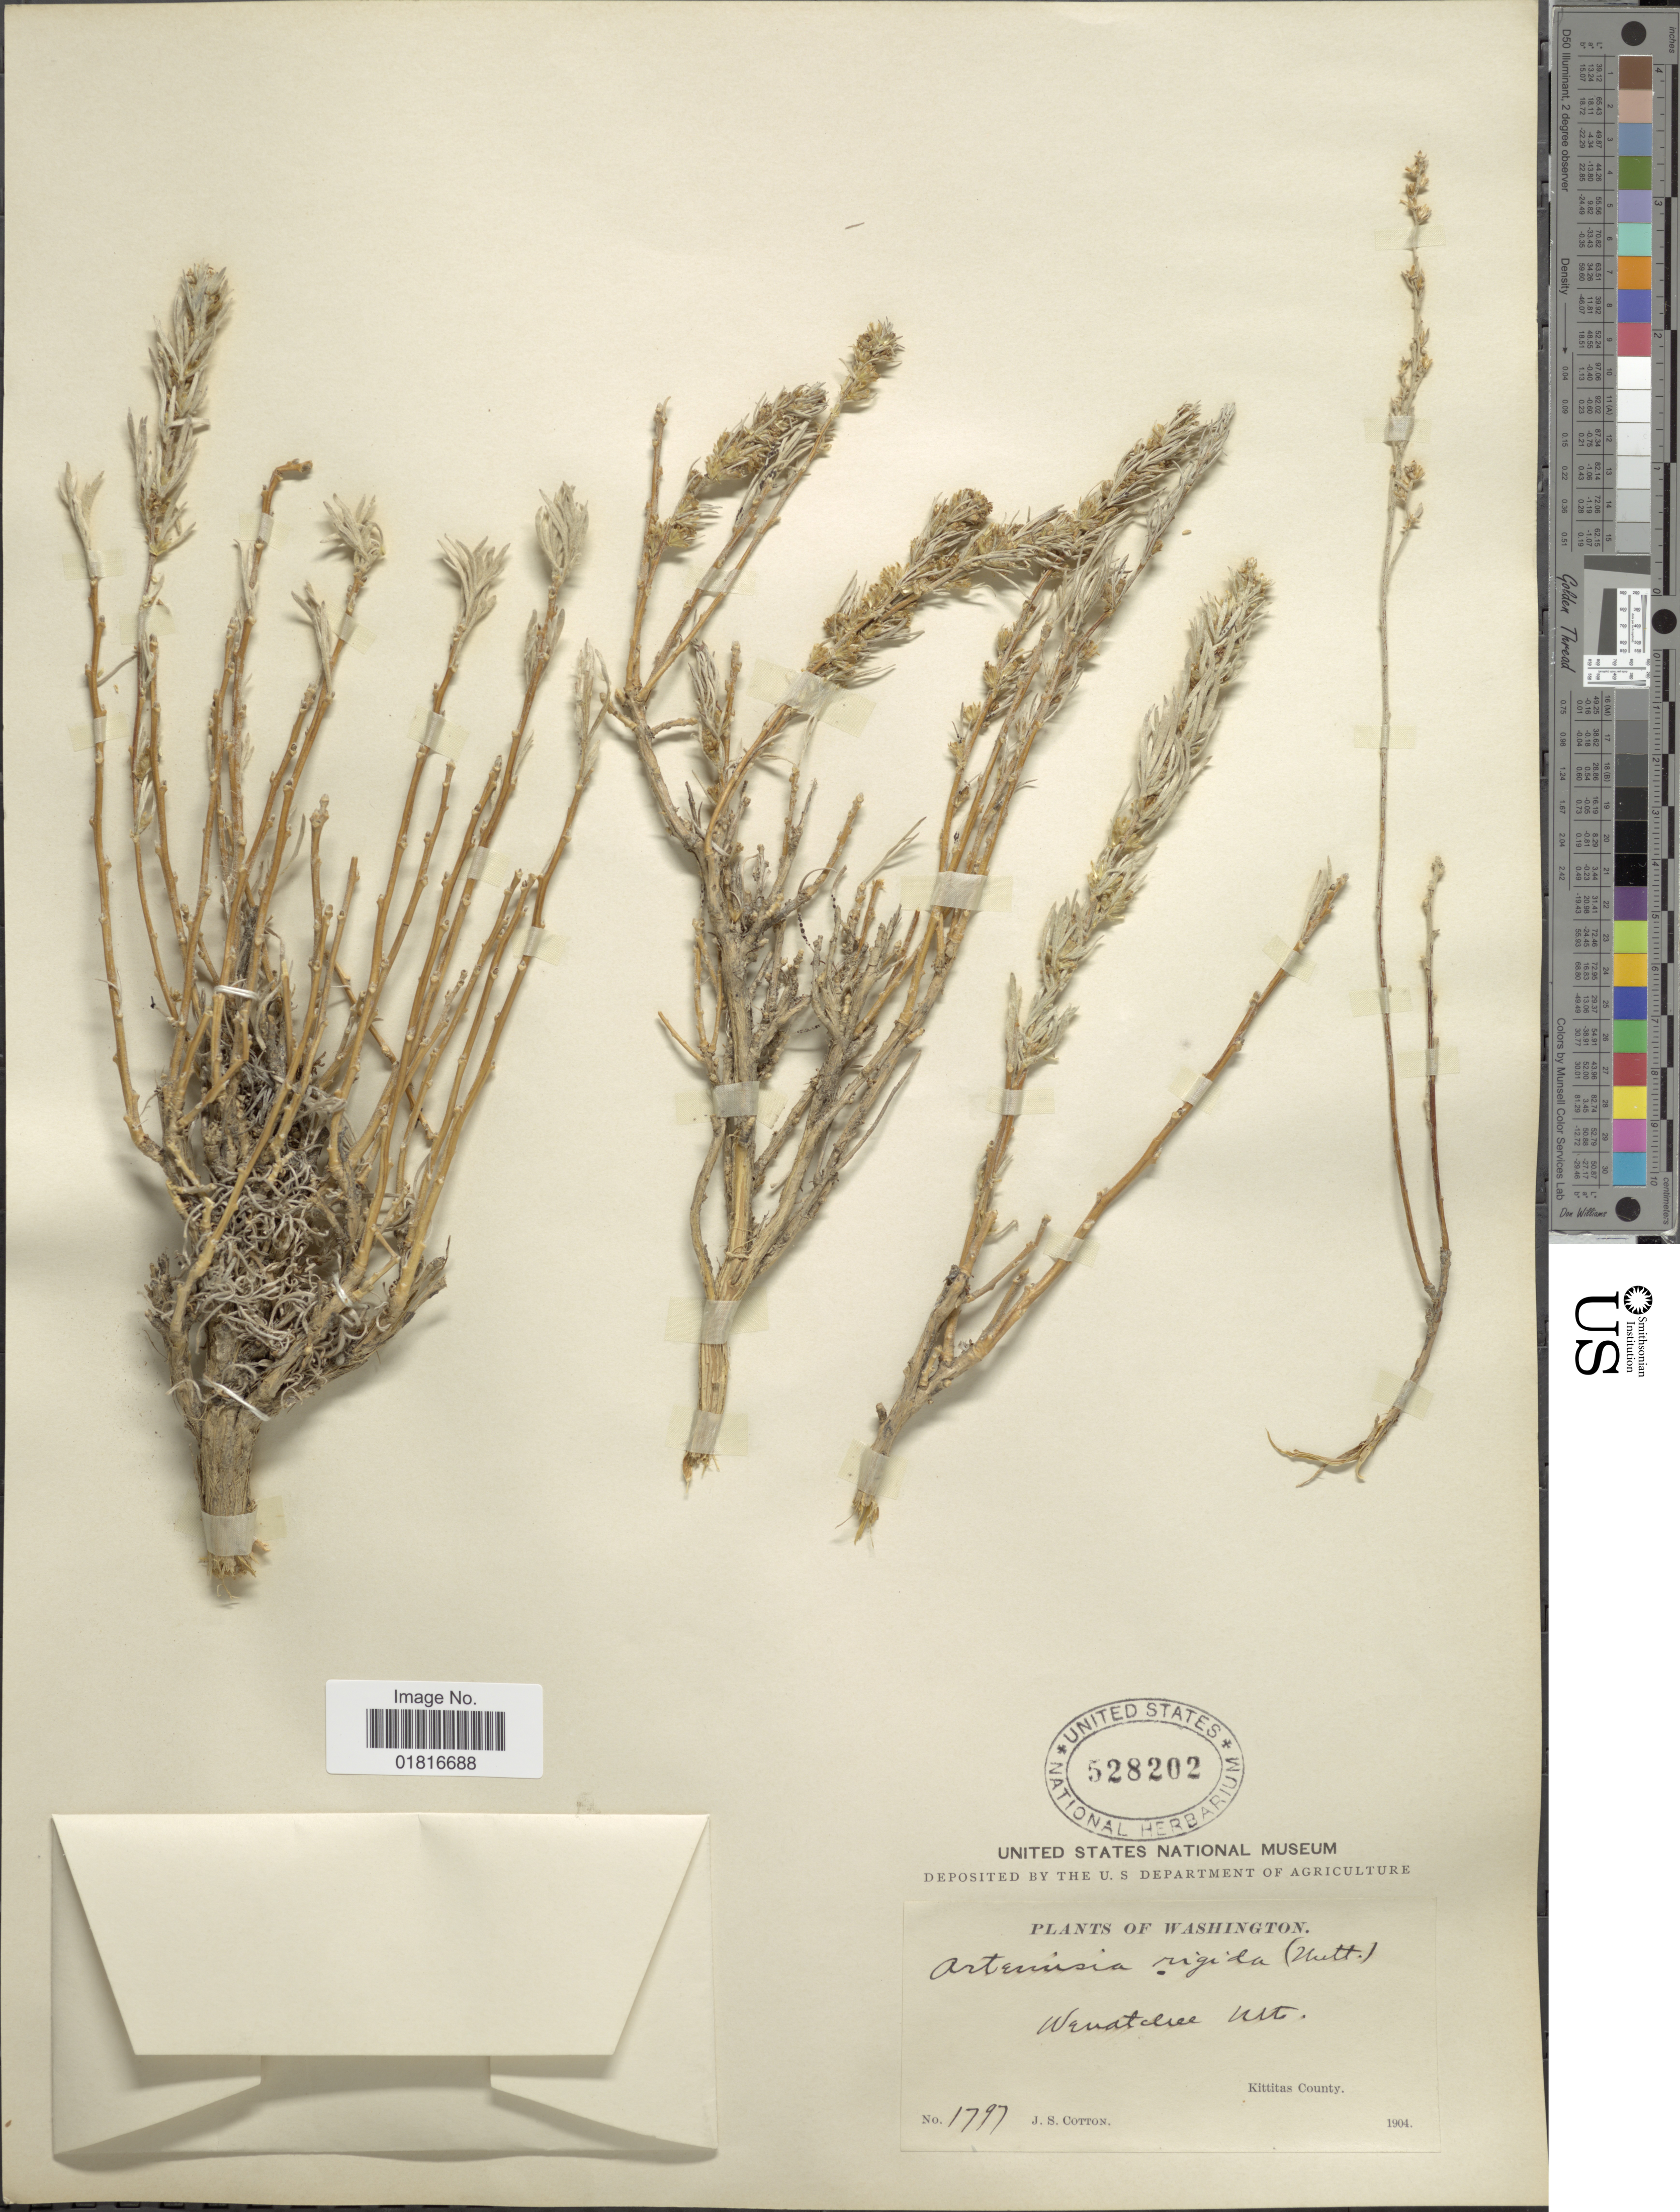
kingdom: Plantae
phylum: Tracheophyta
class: Magnoliopsida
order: Asterales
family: Asteraceae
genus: Artemisia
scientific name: Artemisia rigida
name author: (Nutt.) A. Gray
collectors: J. S. Cotton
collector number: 1797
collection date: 1904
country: United States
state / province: Washington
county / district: Kittitas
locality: Wenatchee Mts, Kittitas County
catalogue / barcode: US 528202